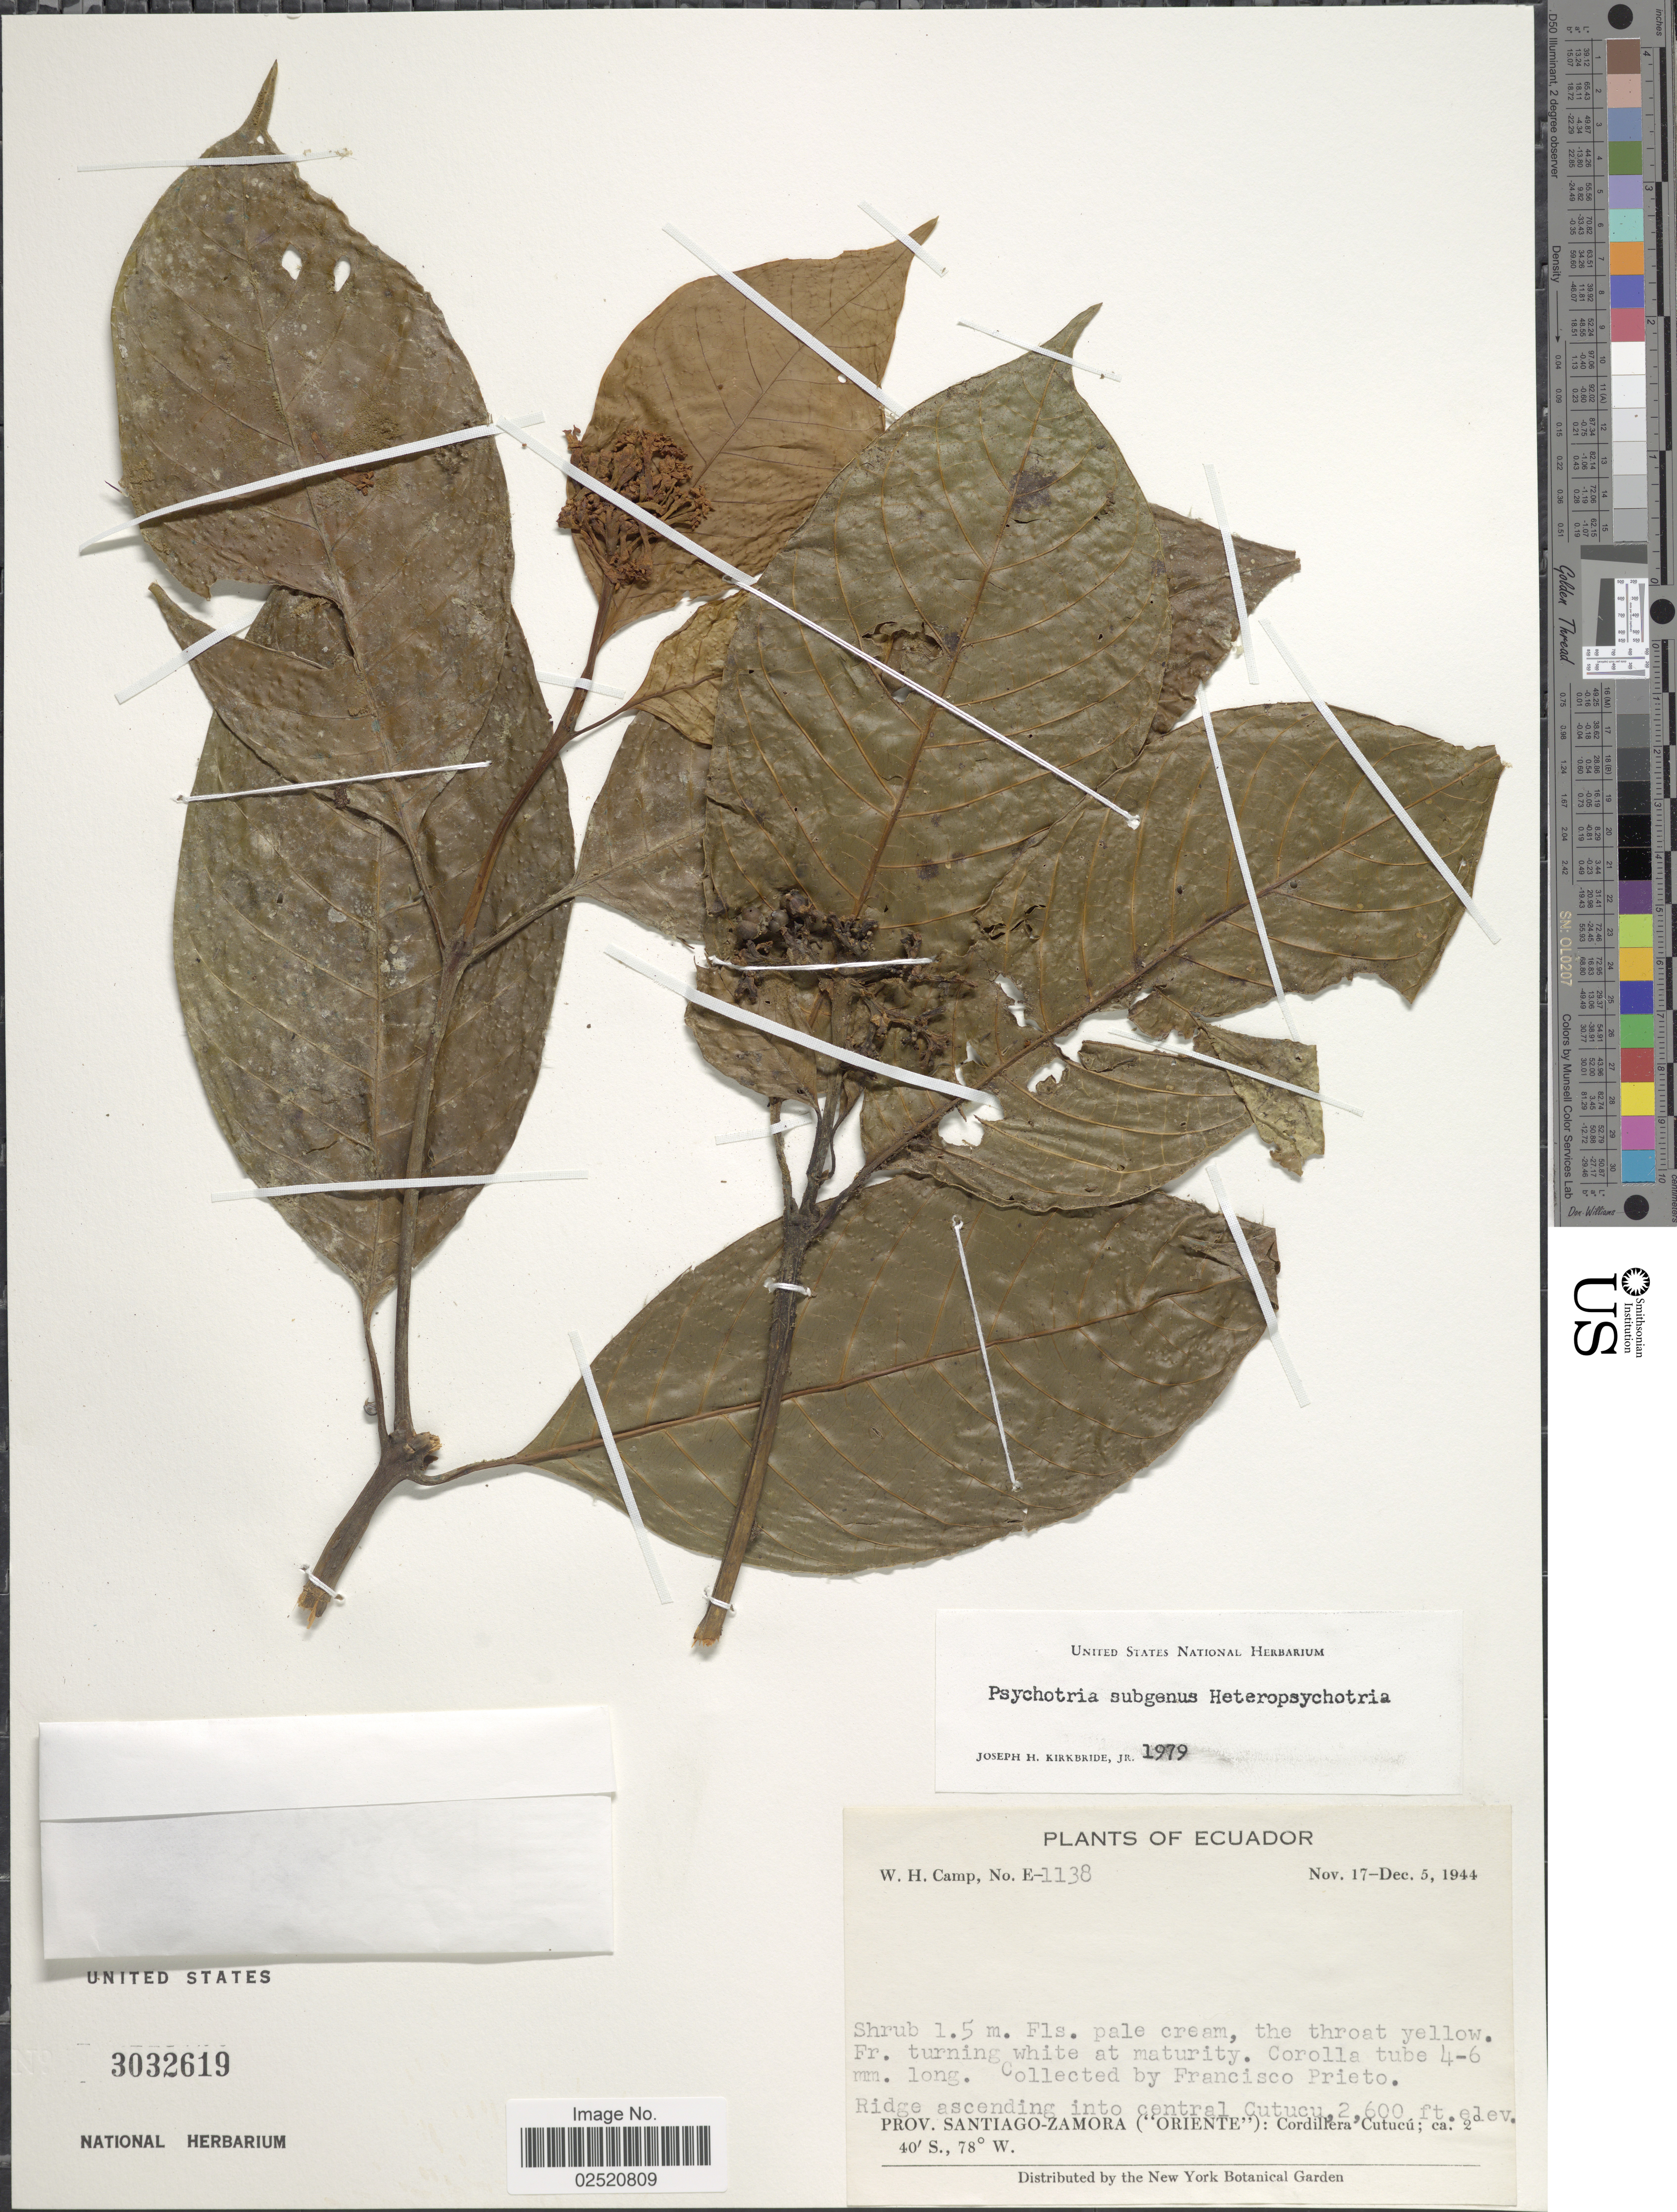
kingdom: Plantae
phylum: Tracheophyta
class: Magnoliopsida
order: Gentianales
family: Rubiaceae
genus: Psychotria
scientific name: Psychotria sp.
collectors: W. H. Camp & F. Prieto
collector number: E-1138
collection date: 1944-11-17/1944-12-05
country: Ecuador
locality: Ridge ascending into central Cutucu, Prov. Santiago-Zamora ("Oriente"): Cordillera Cutucu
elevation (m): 792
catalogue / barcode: US 3032619